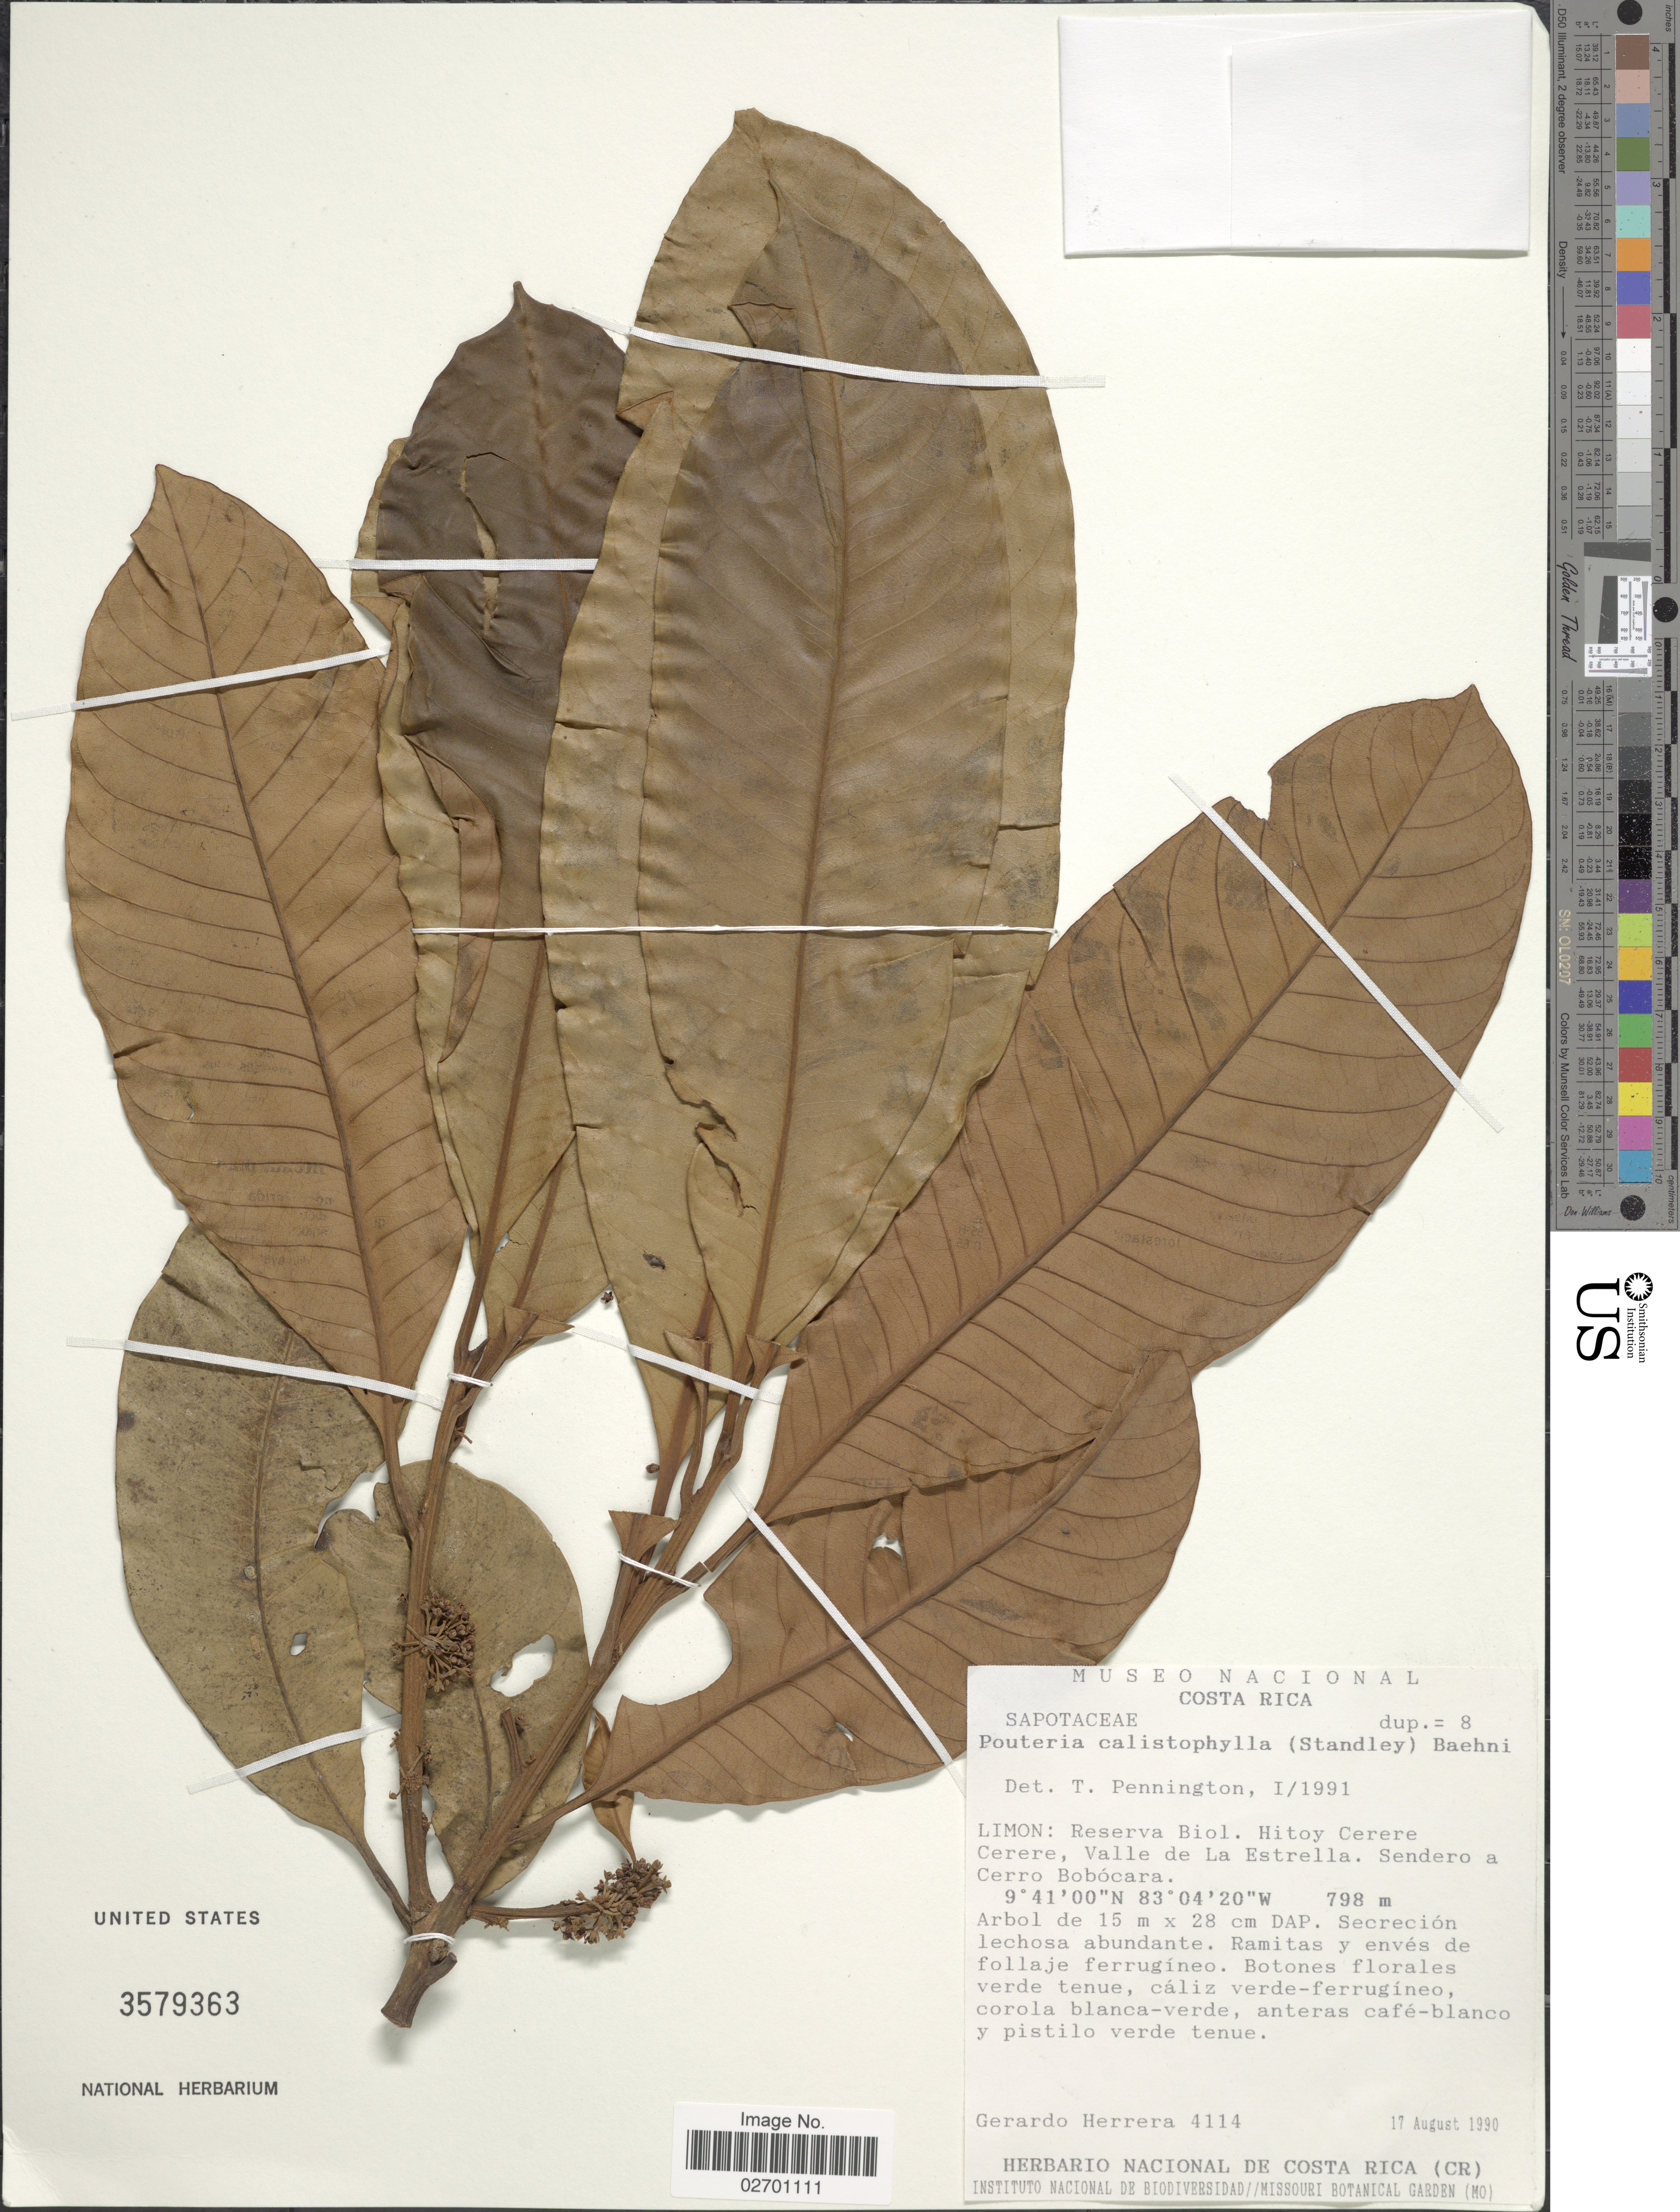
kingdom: Plantae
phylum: Tracheophyta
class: Magnoliopsida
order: Ericales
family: Sapotaceae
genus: Pouteria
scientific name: Pouteria calistophylla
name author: (Standl.) Baehni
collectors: G. Herrera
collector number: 4114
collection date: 1990-08-17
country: Costa Rica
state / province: Limón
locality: Reserva Biol. Hitoy Cerere. Cerere, Valle de La Estrella. Sendero a Cerro Bobocara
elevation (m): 798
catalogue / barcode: US 3579363